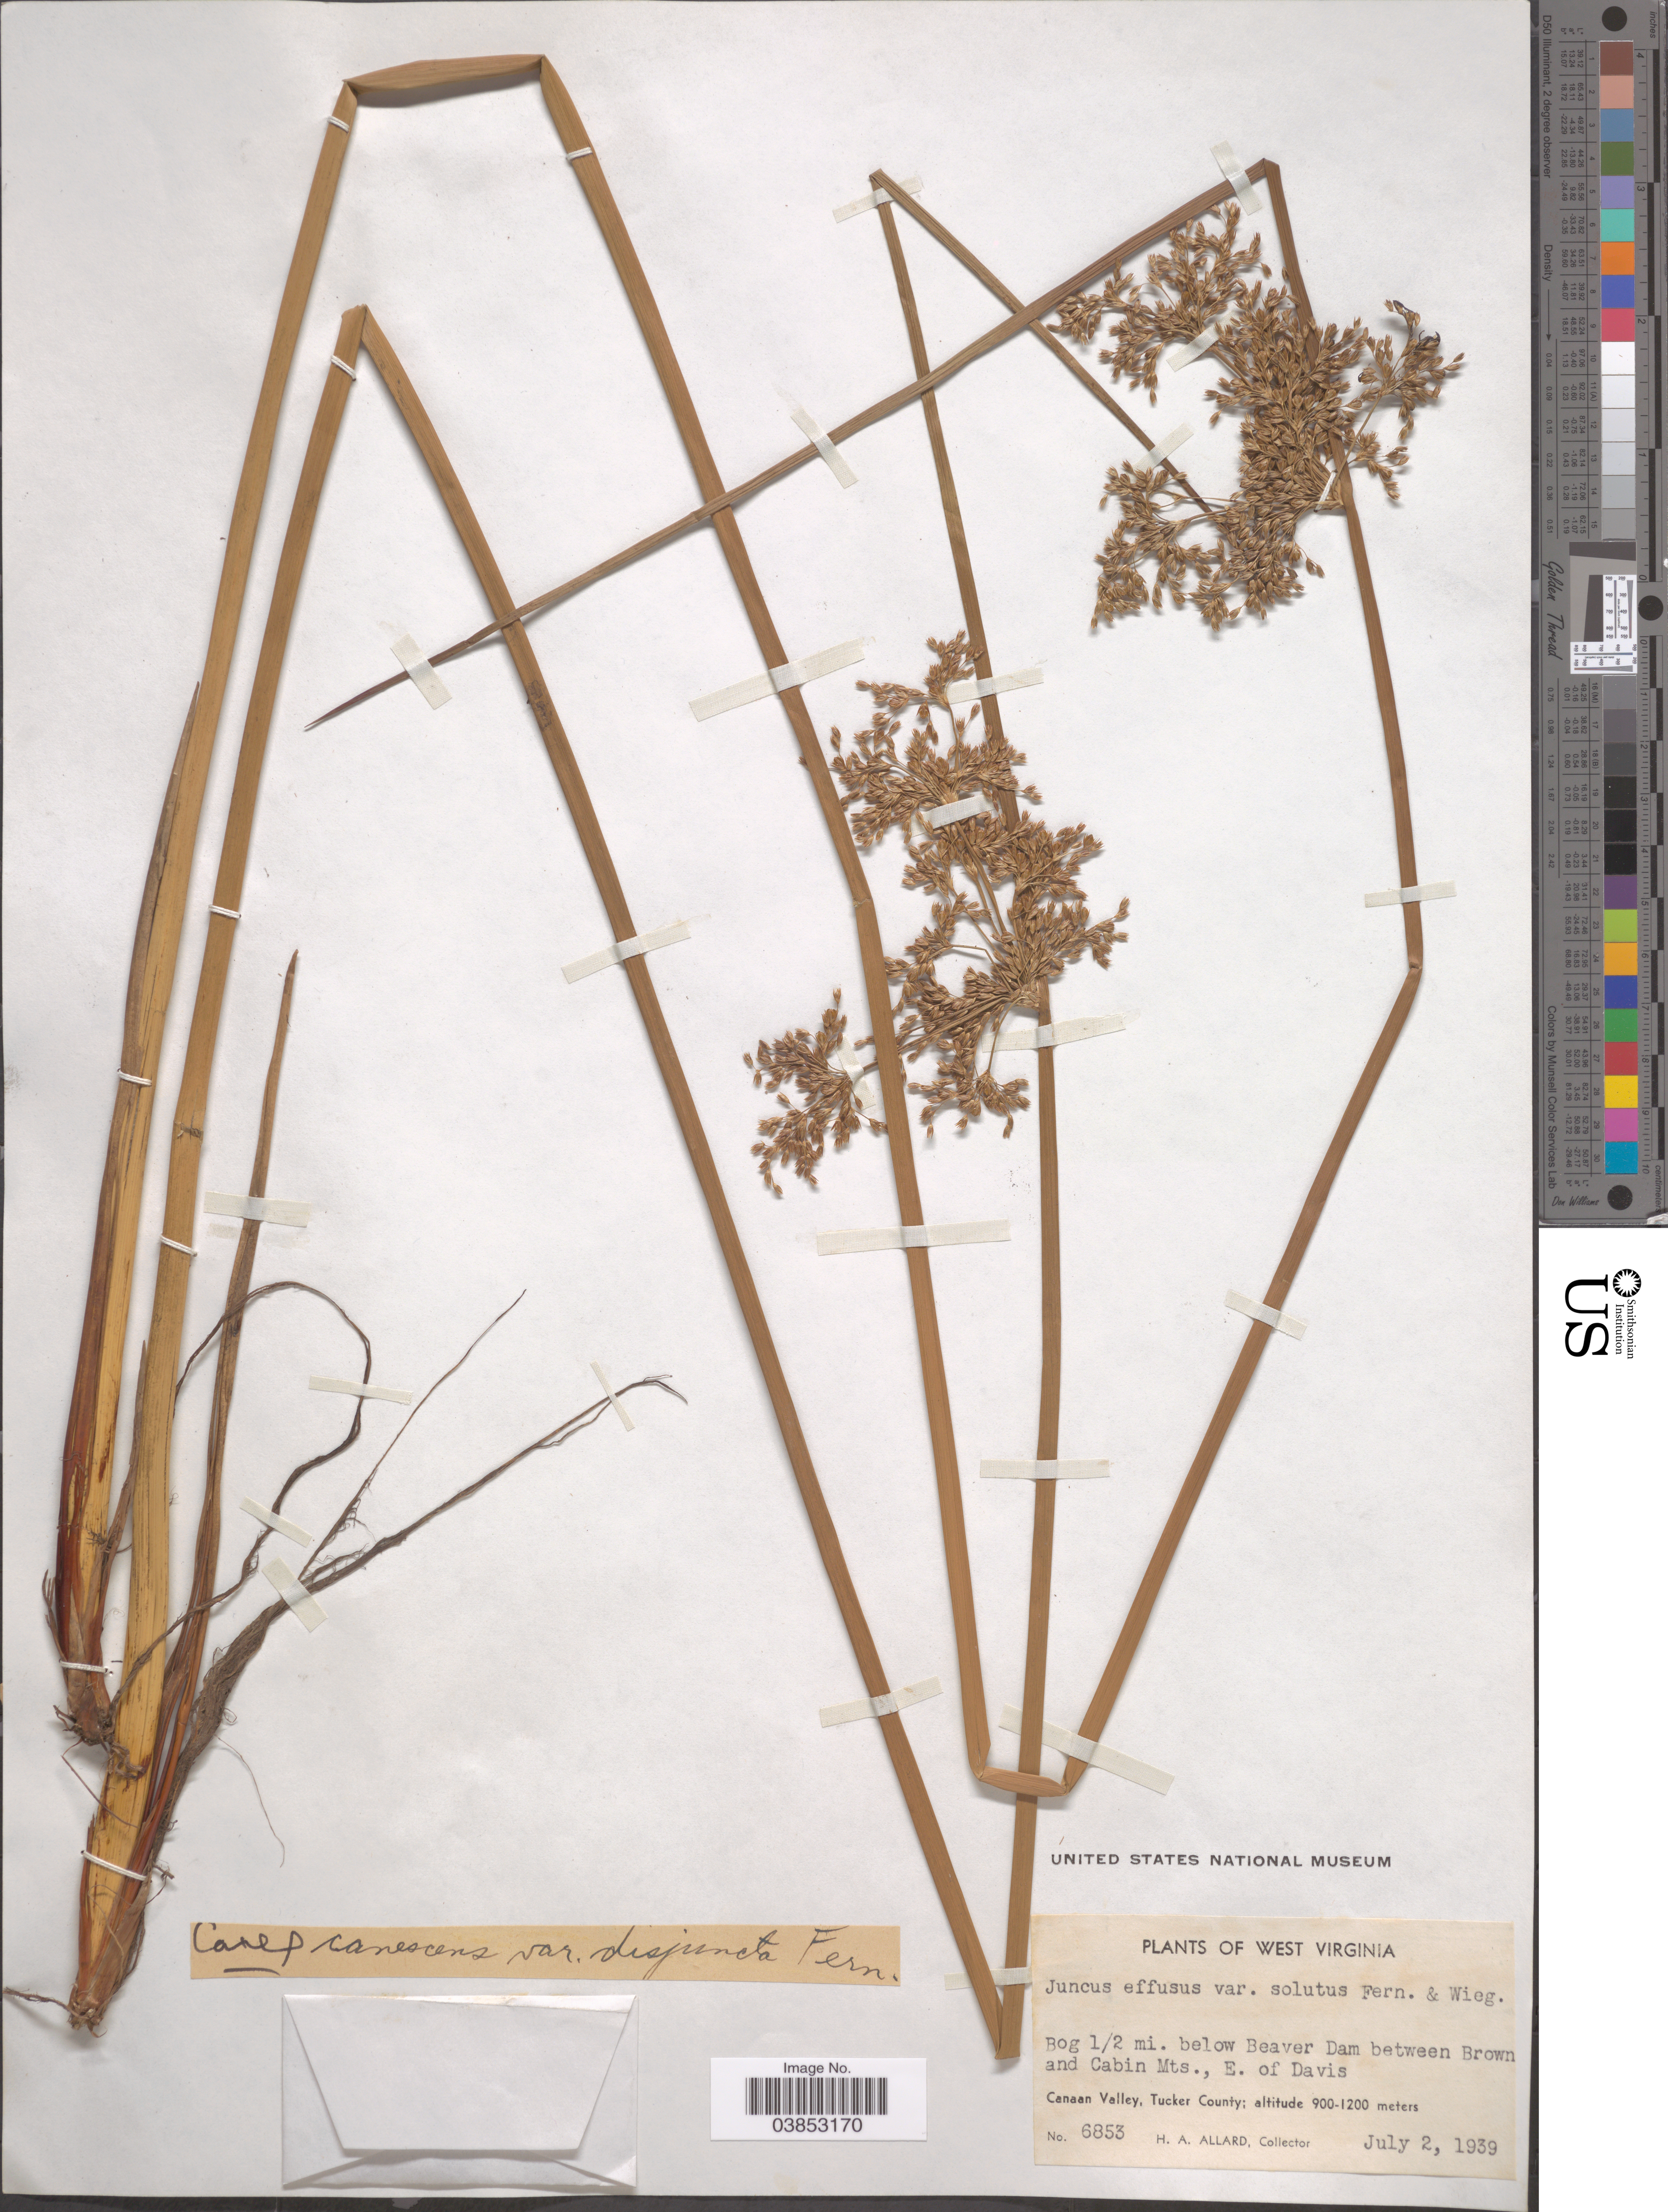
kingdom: Plantae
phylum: Tracheophyta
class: Liliopsida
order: Poales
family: Juncaceae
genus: Juncus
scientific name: Juncus effusus var. solutus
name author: Fernald & Wiegand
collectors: H. A. Allard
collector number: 6853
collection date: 1939-07-02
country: United States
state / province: West Virginia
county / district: Tucker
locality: Bog 1/2 mi. below Beaver Dam between Brown and Cabin Mts., E. of Davis. Canaan Valley, Tucker County.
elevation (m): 900